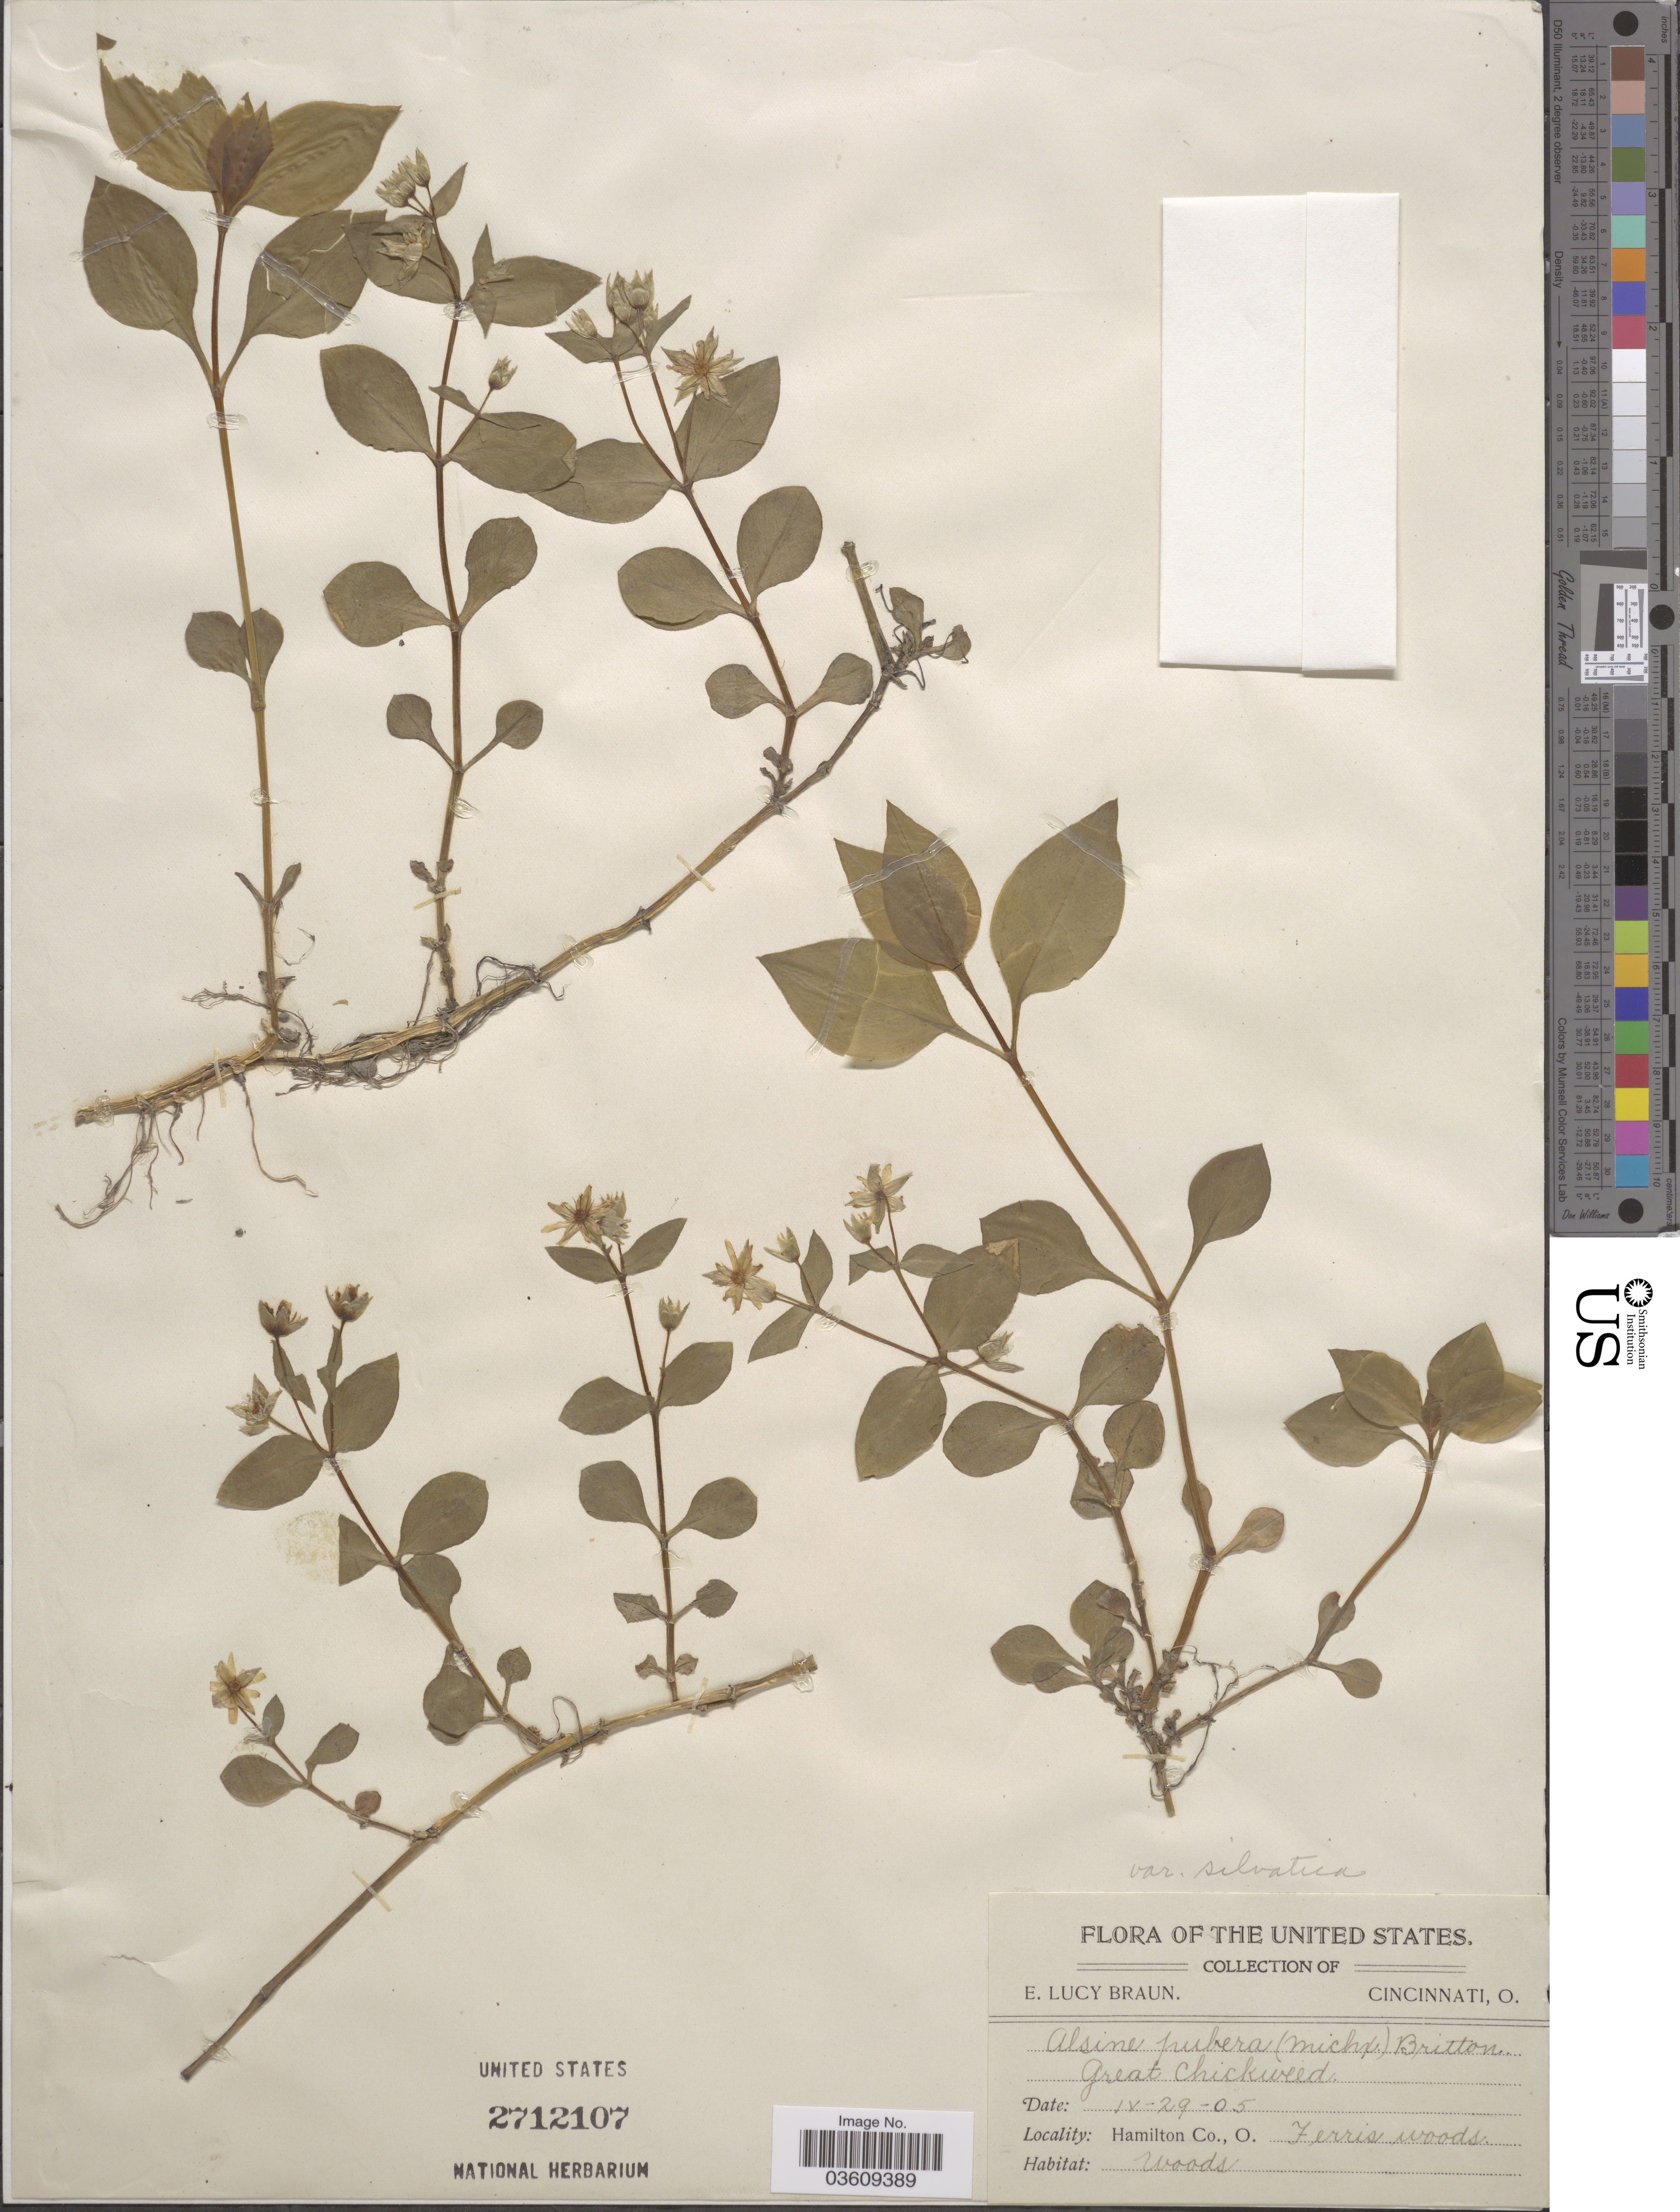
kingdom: Plantae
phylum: Tracheophyta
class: Magnoliopsida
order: Caryophyllales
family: Caryophyllaceae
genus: Stellaria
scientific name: Stellaria pubera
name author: Michx.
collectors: E. L. Braun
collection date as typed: Transcribed d/m/y: 29/4/5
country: United States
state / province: Ohio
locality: Hamilton Co. Ferris woods.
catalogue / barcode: US 2712107